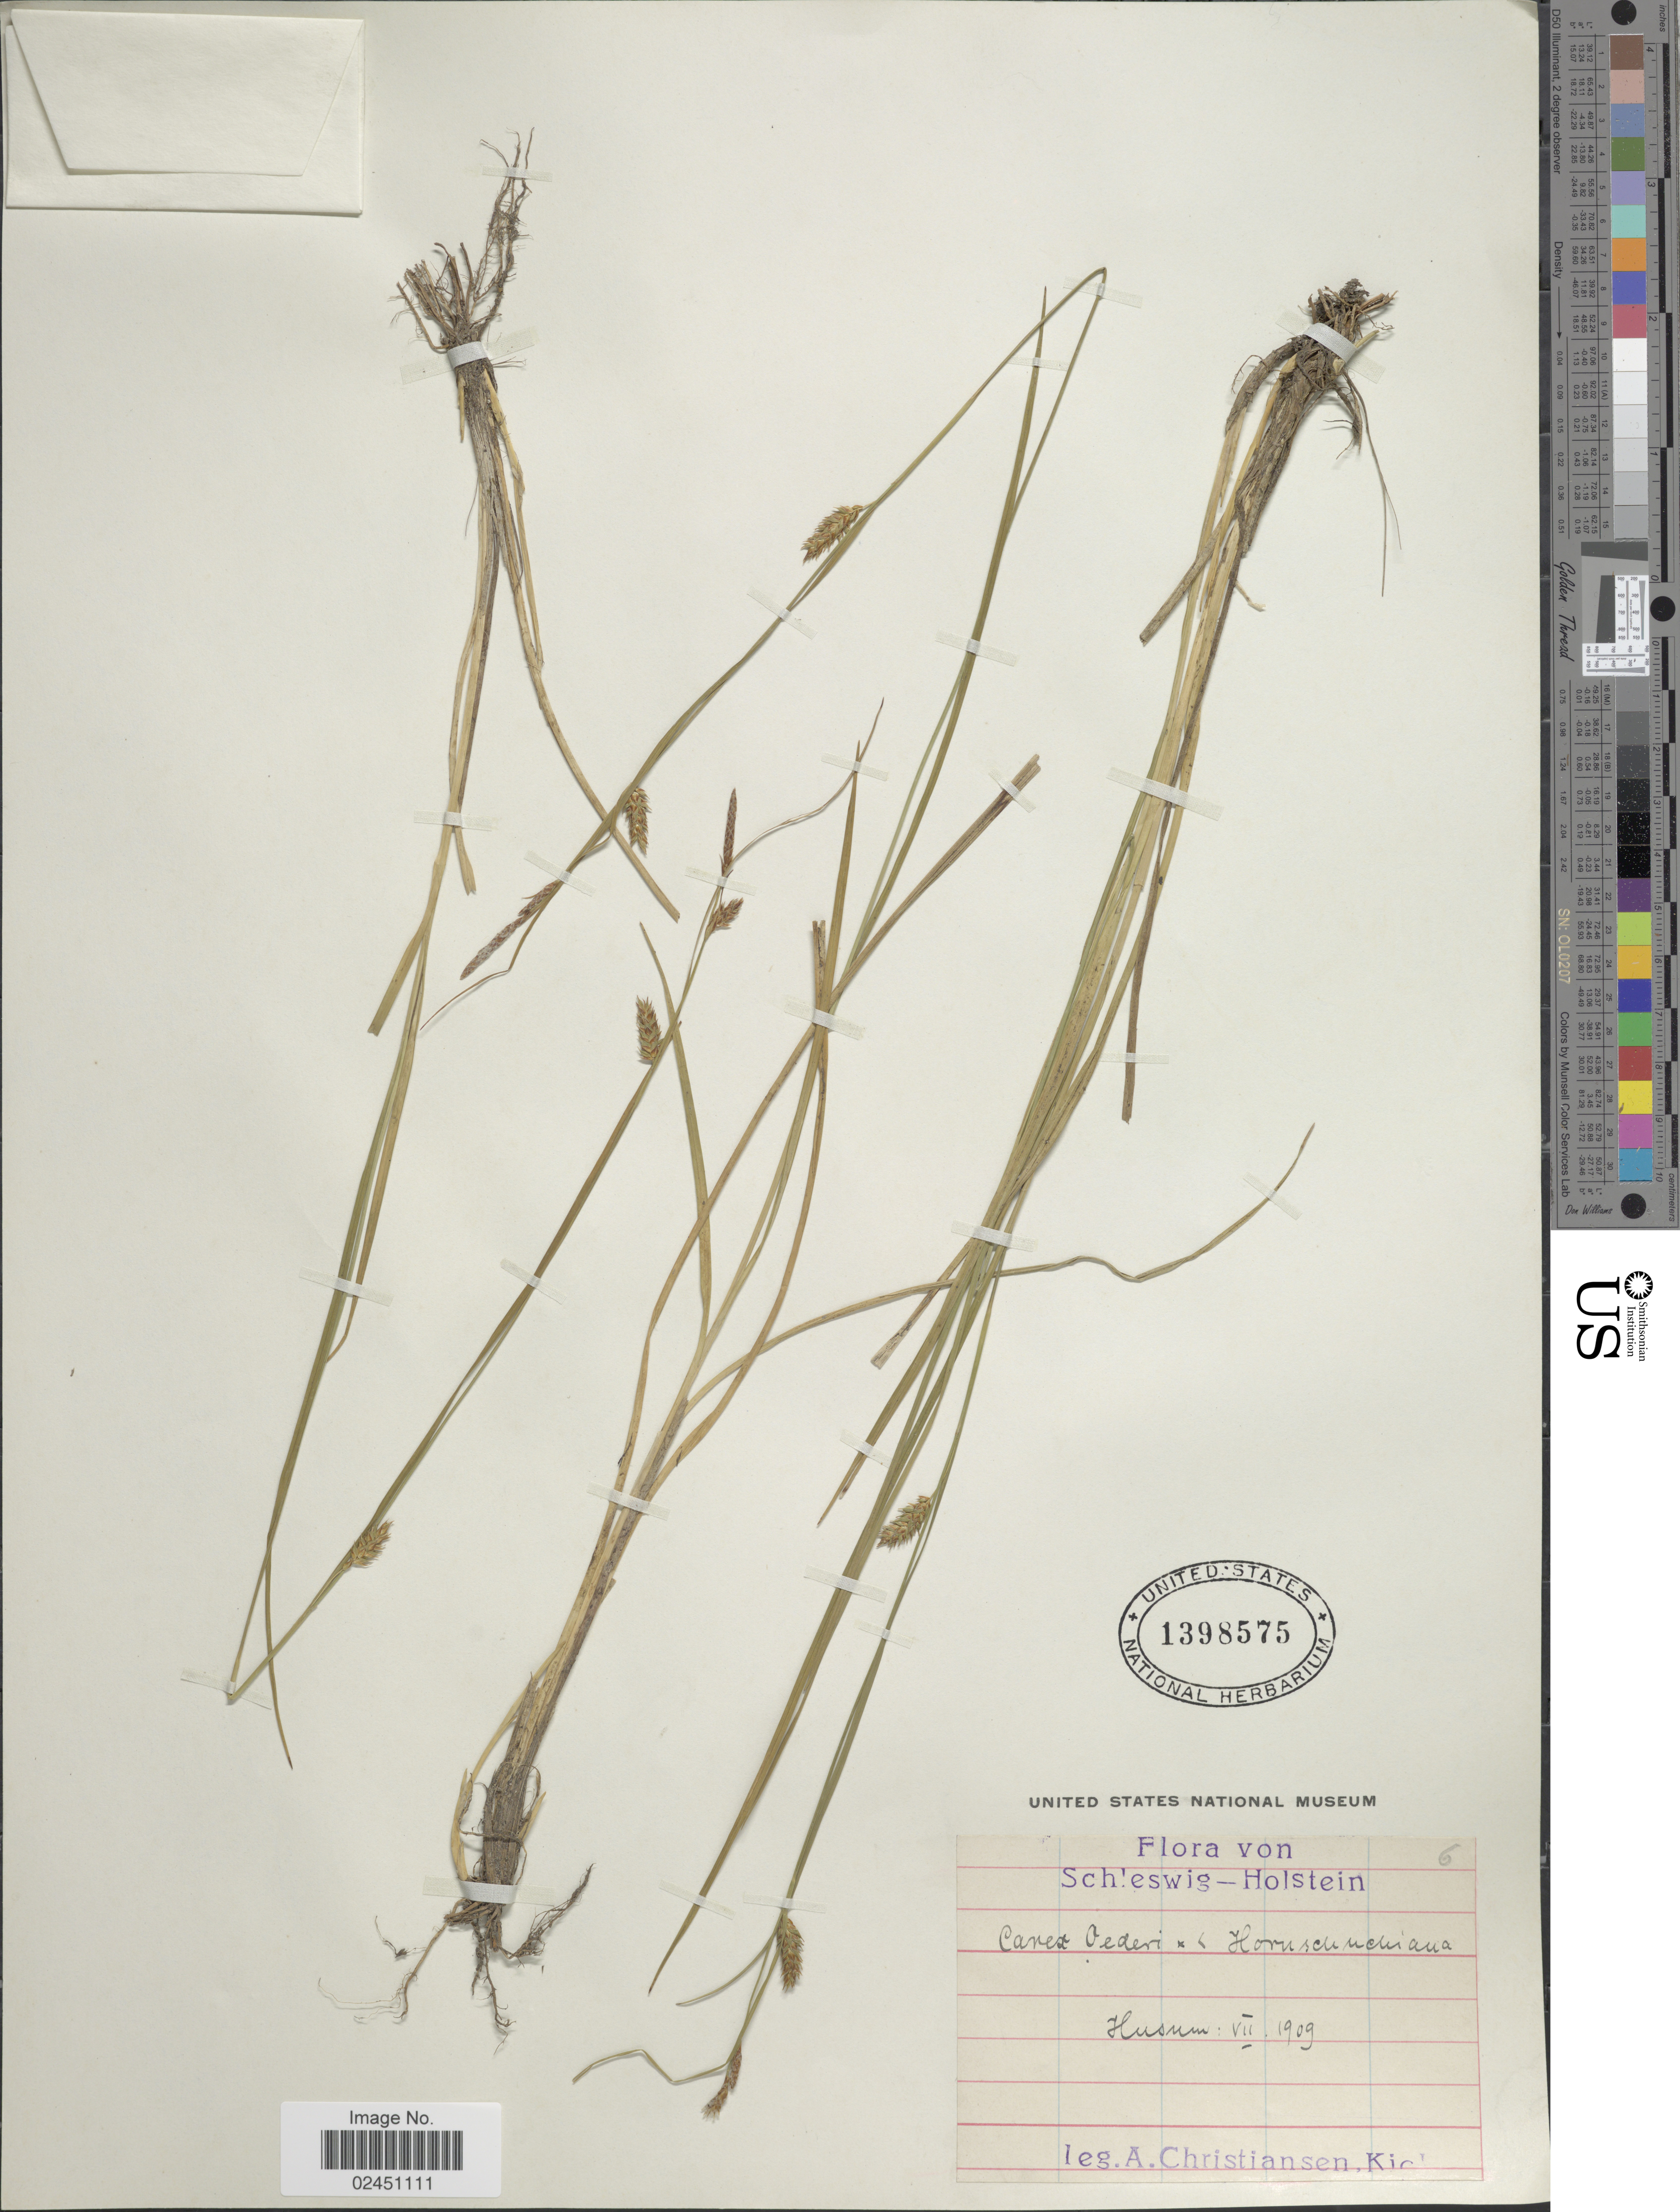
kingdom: Plantae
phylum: Tracheophyta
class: Liliopsida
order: Poales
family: Cyperaceae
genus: Carex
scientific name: Carex oederi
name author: Retz.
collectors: A. Christiansen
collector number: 6?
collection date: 1909-07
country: Germany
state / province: Schleswig-Holstein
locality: Husum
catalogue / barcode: US 1398575